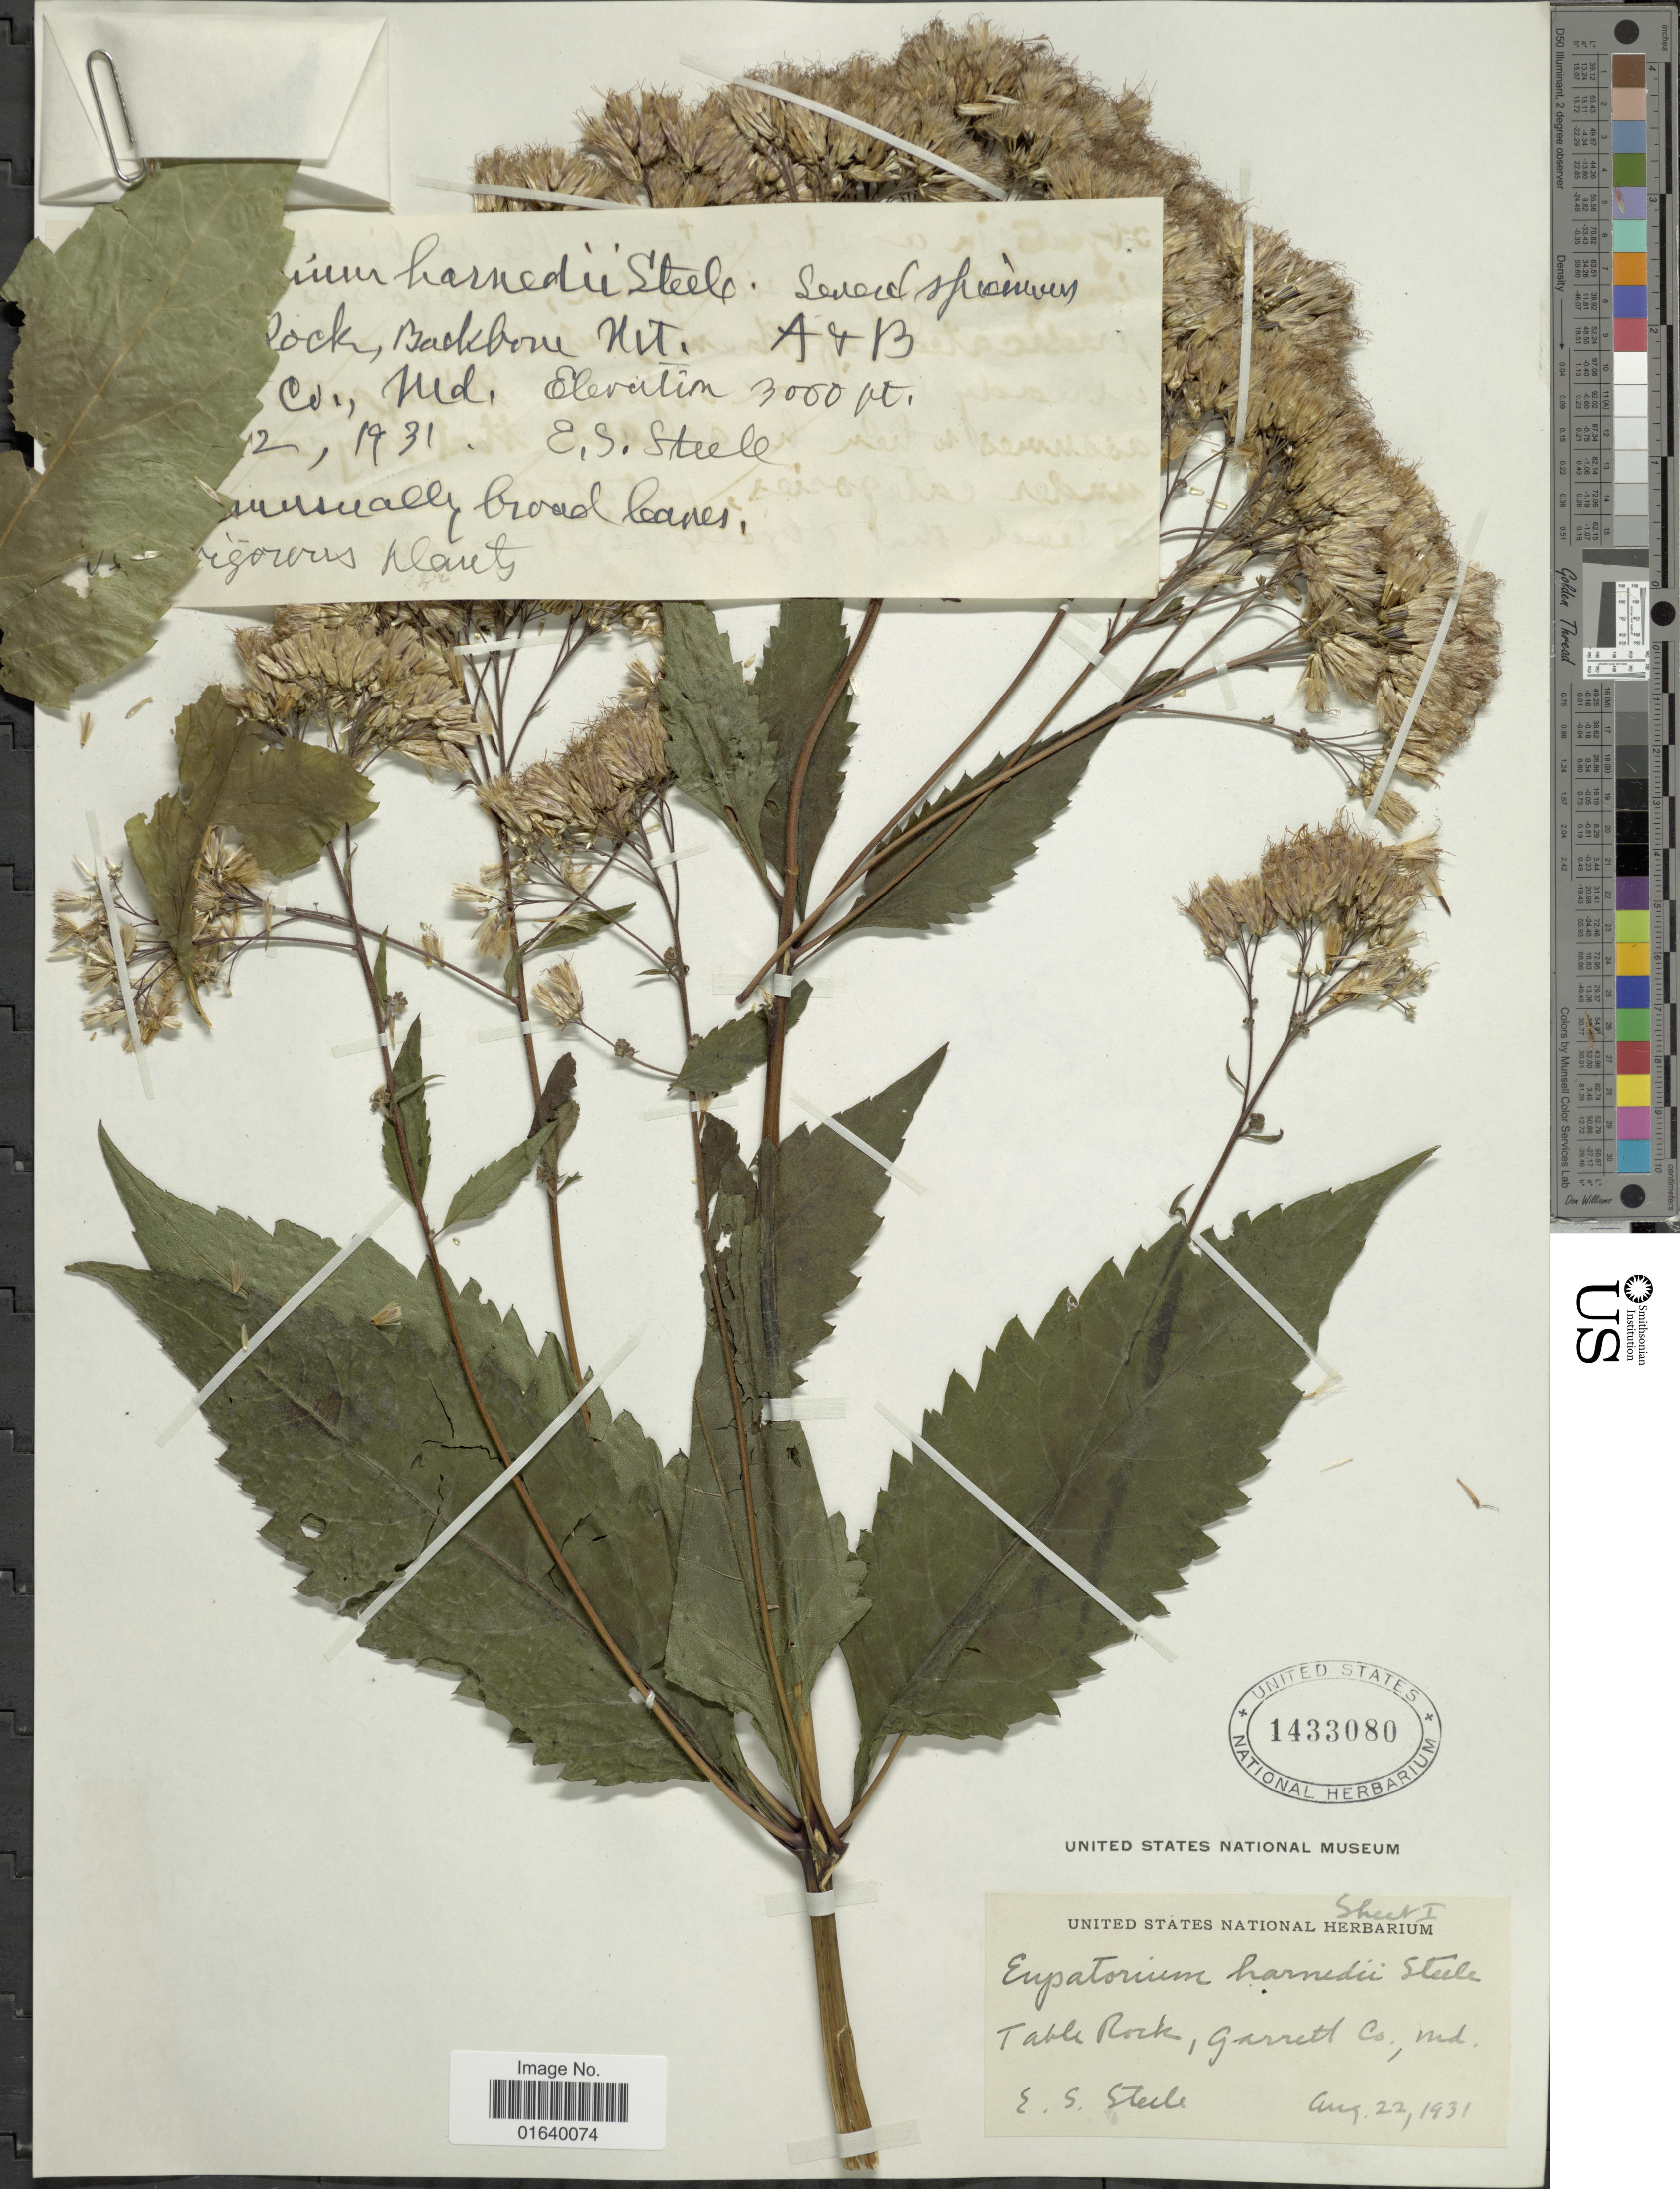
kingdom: Plantae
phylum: Tracheophyta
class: Magnoliopsida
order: Asterales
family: Asteraceae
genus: Eupatorium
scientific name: Eupatorium purpureum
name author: (L.) E.E. Lamont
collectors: E. Steele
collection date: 1931-08-22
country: United States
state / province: Maryland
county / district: Garrett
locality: Table Rock, Garrett Co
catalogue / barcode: US 1433080